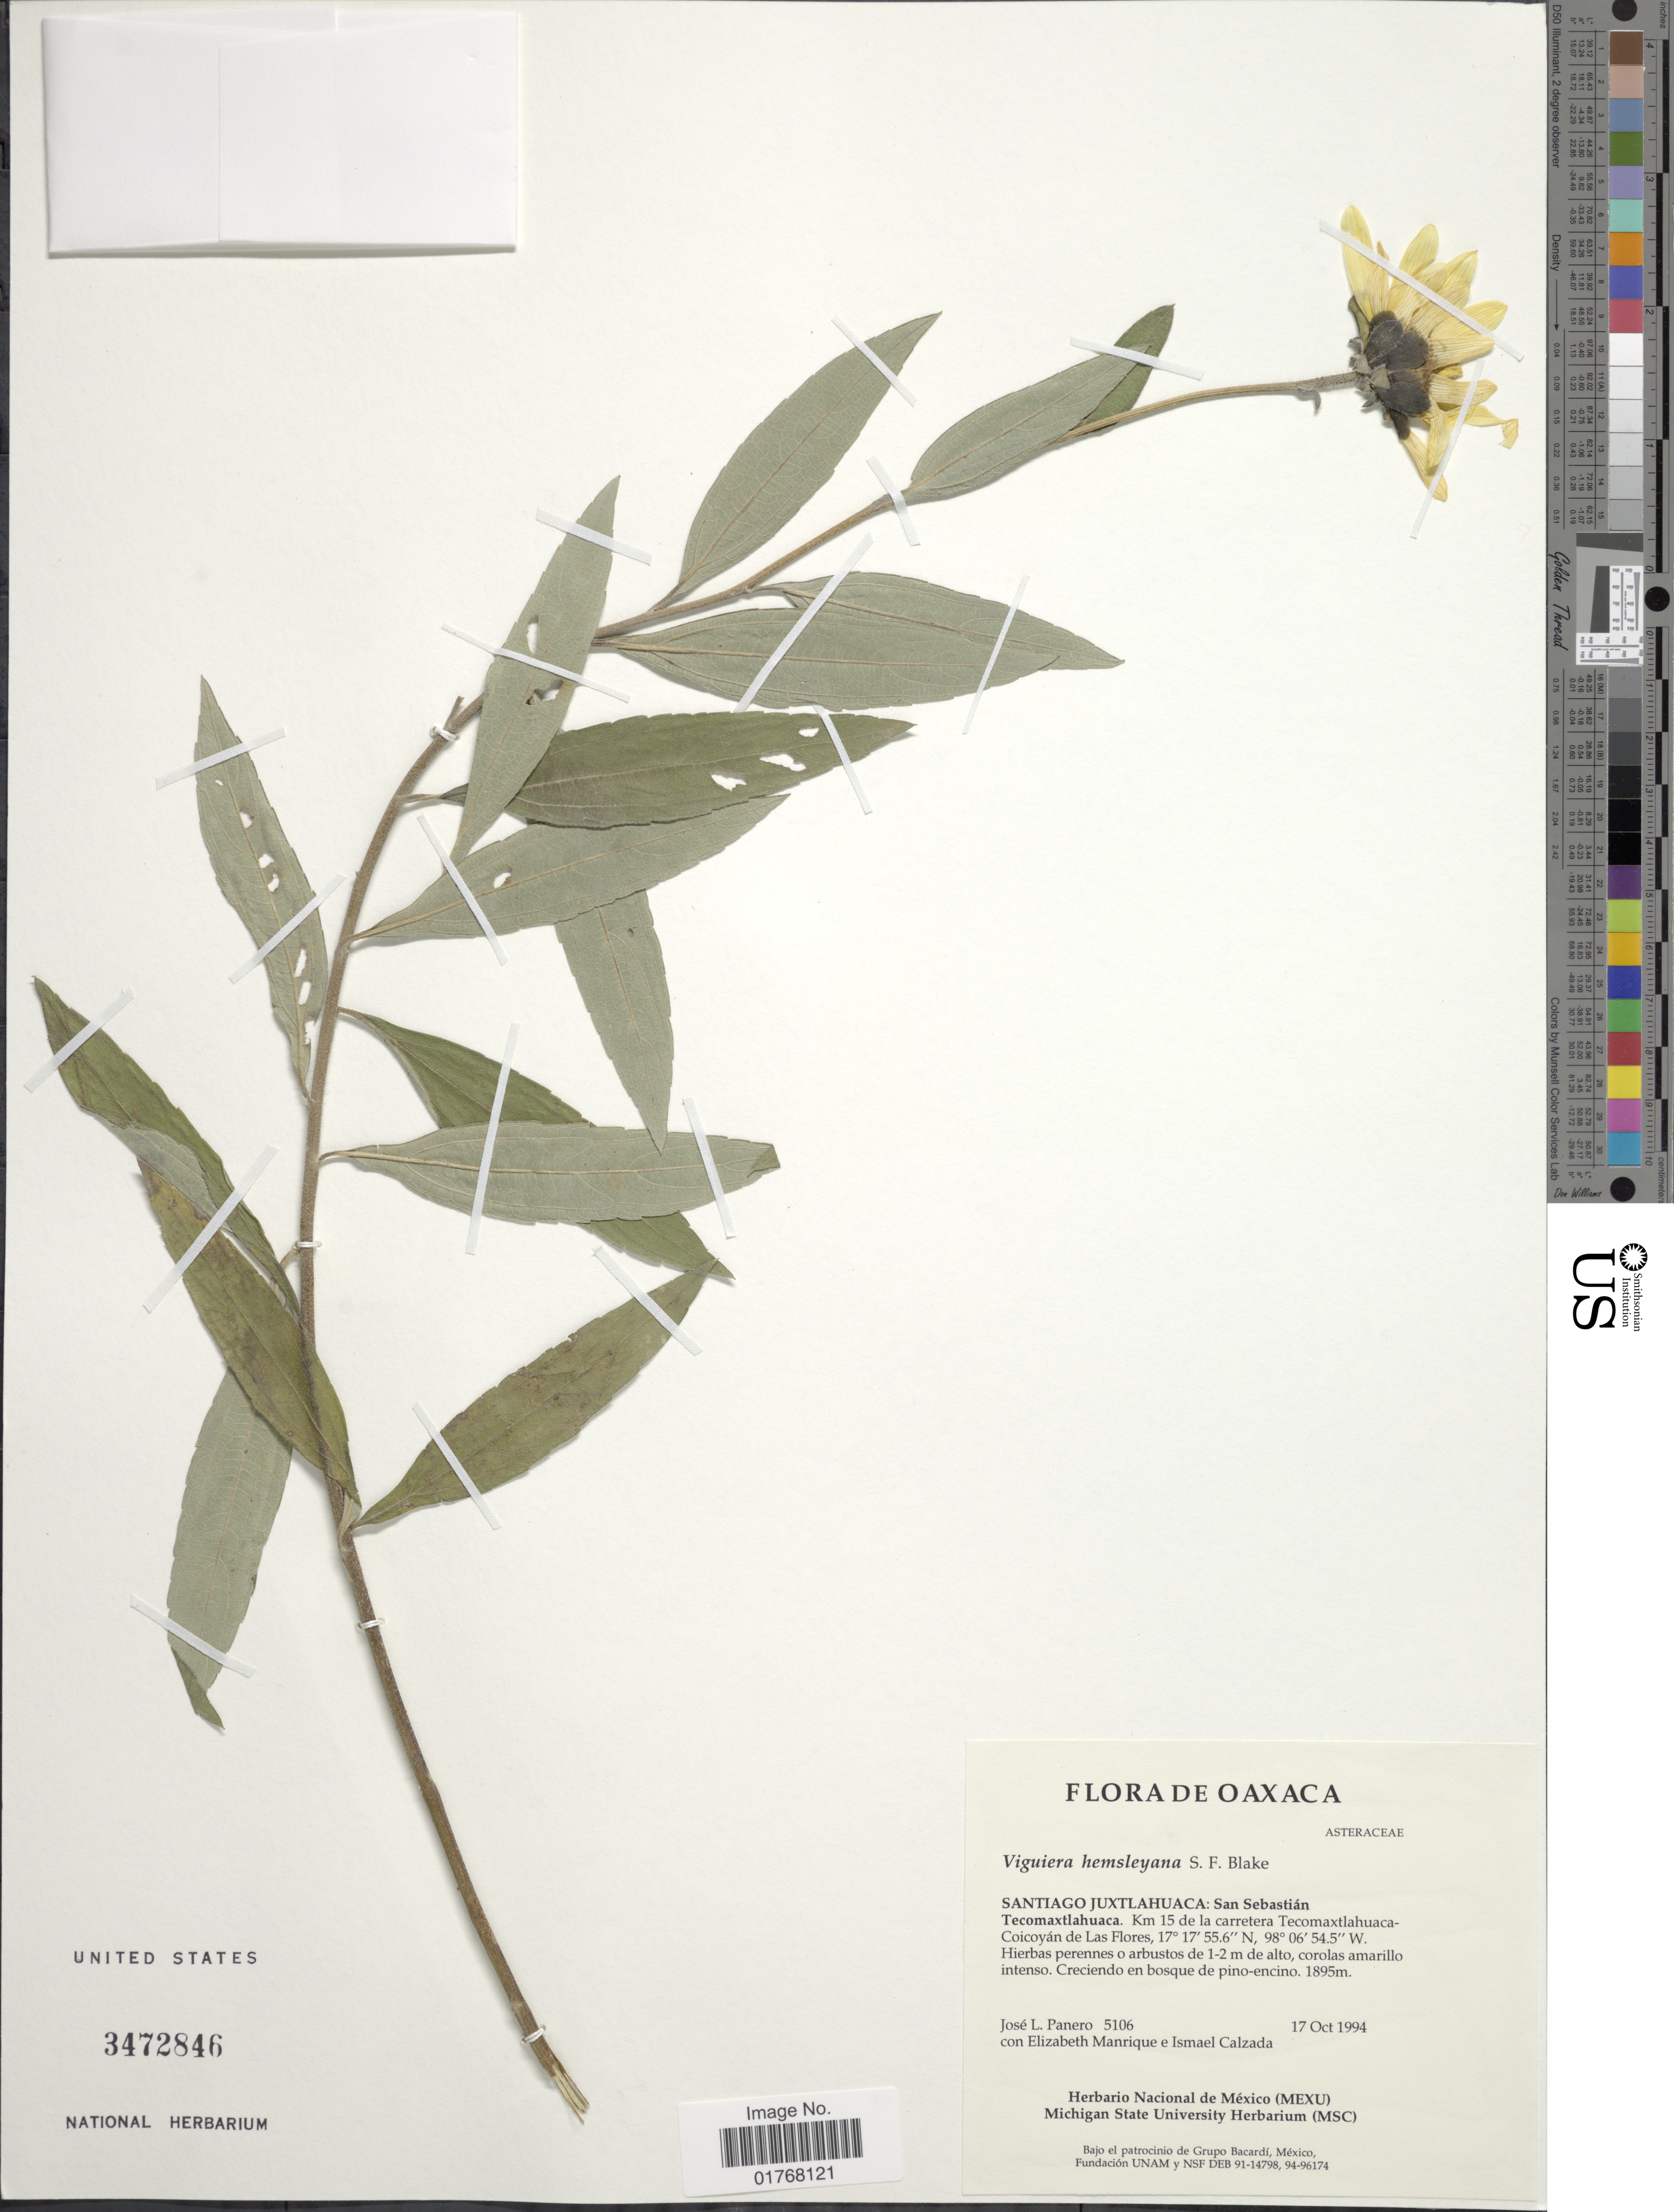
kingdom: Plantae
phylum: Tracheophyta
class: Magnoliopsida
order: Asterales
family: Asteraceae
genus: Viguiera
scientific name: Viguiera hemsleyana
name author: S.F. Blake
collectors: J. L. Panero, E. Manrique & I. Calzada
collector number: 5106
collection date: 1994-10-17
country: Mexico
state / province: Oaxaca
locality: Santiago Juxtlahuaca: San Sebastián Tecomaxtlahuaca. Km 15 de la carretera Tecomaxtlahuaca-Coicoyán de Las Flores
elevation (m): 1895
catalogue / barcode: US 3472846